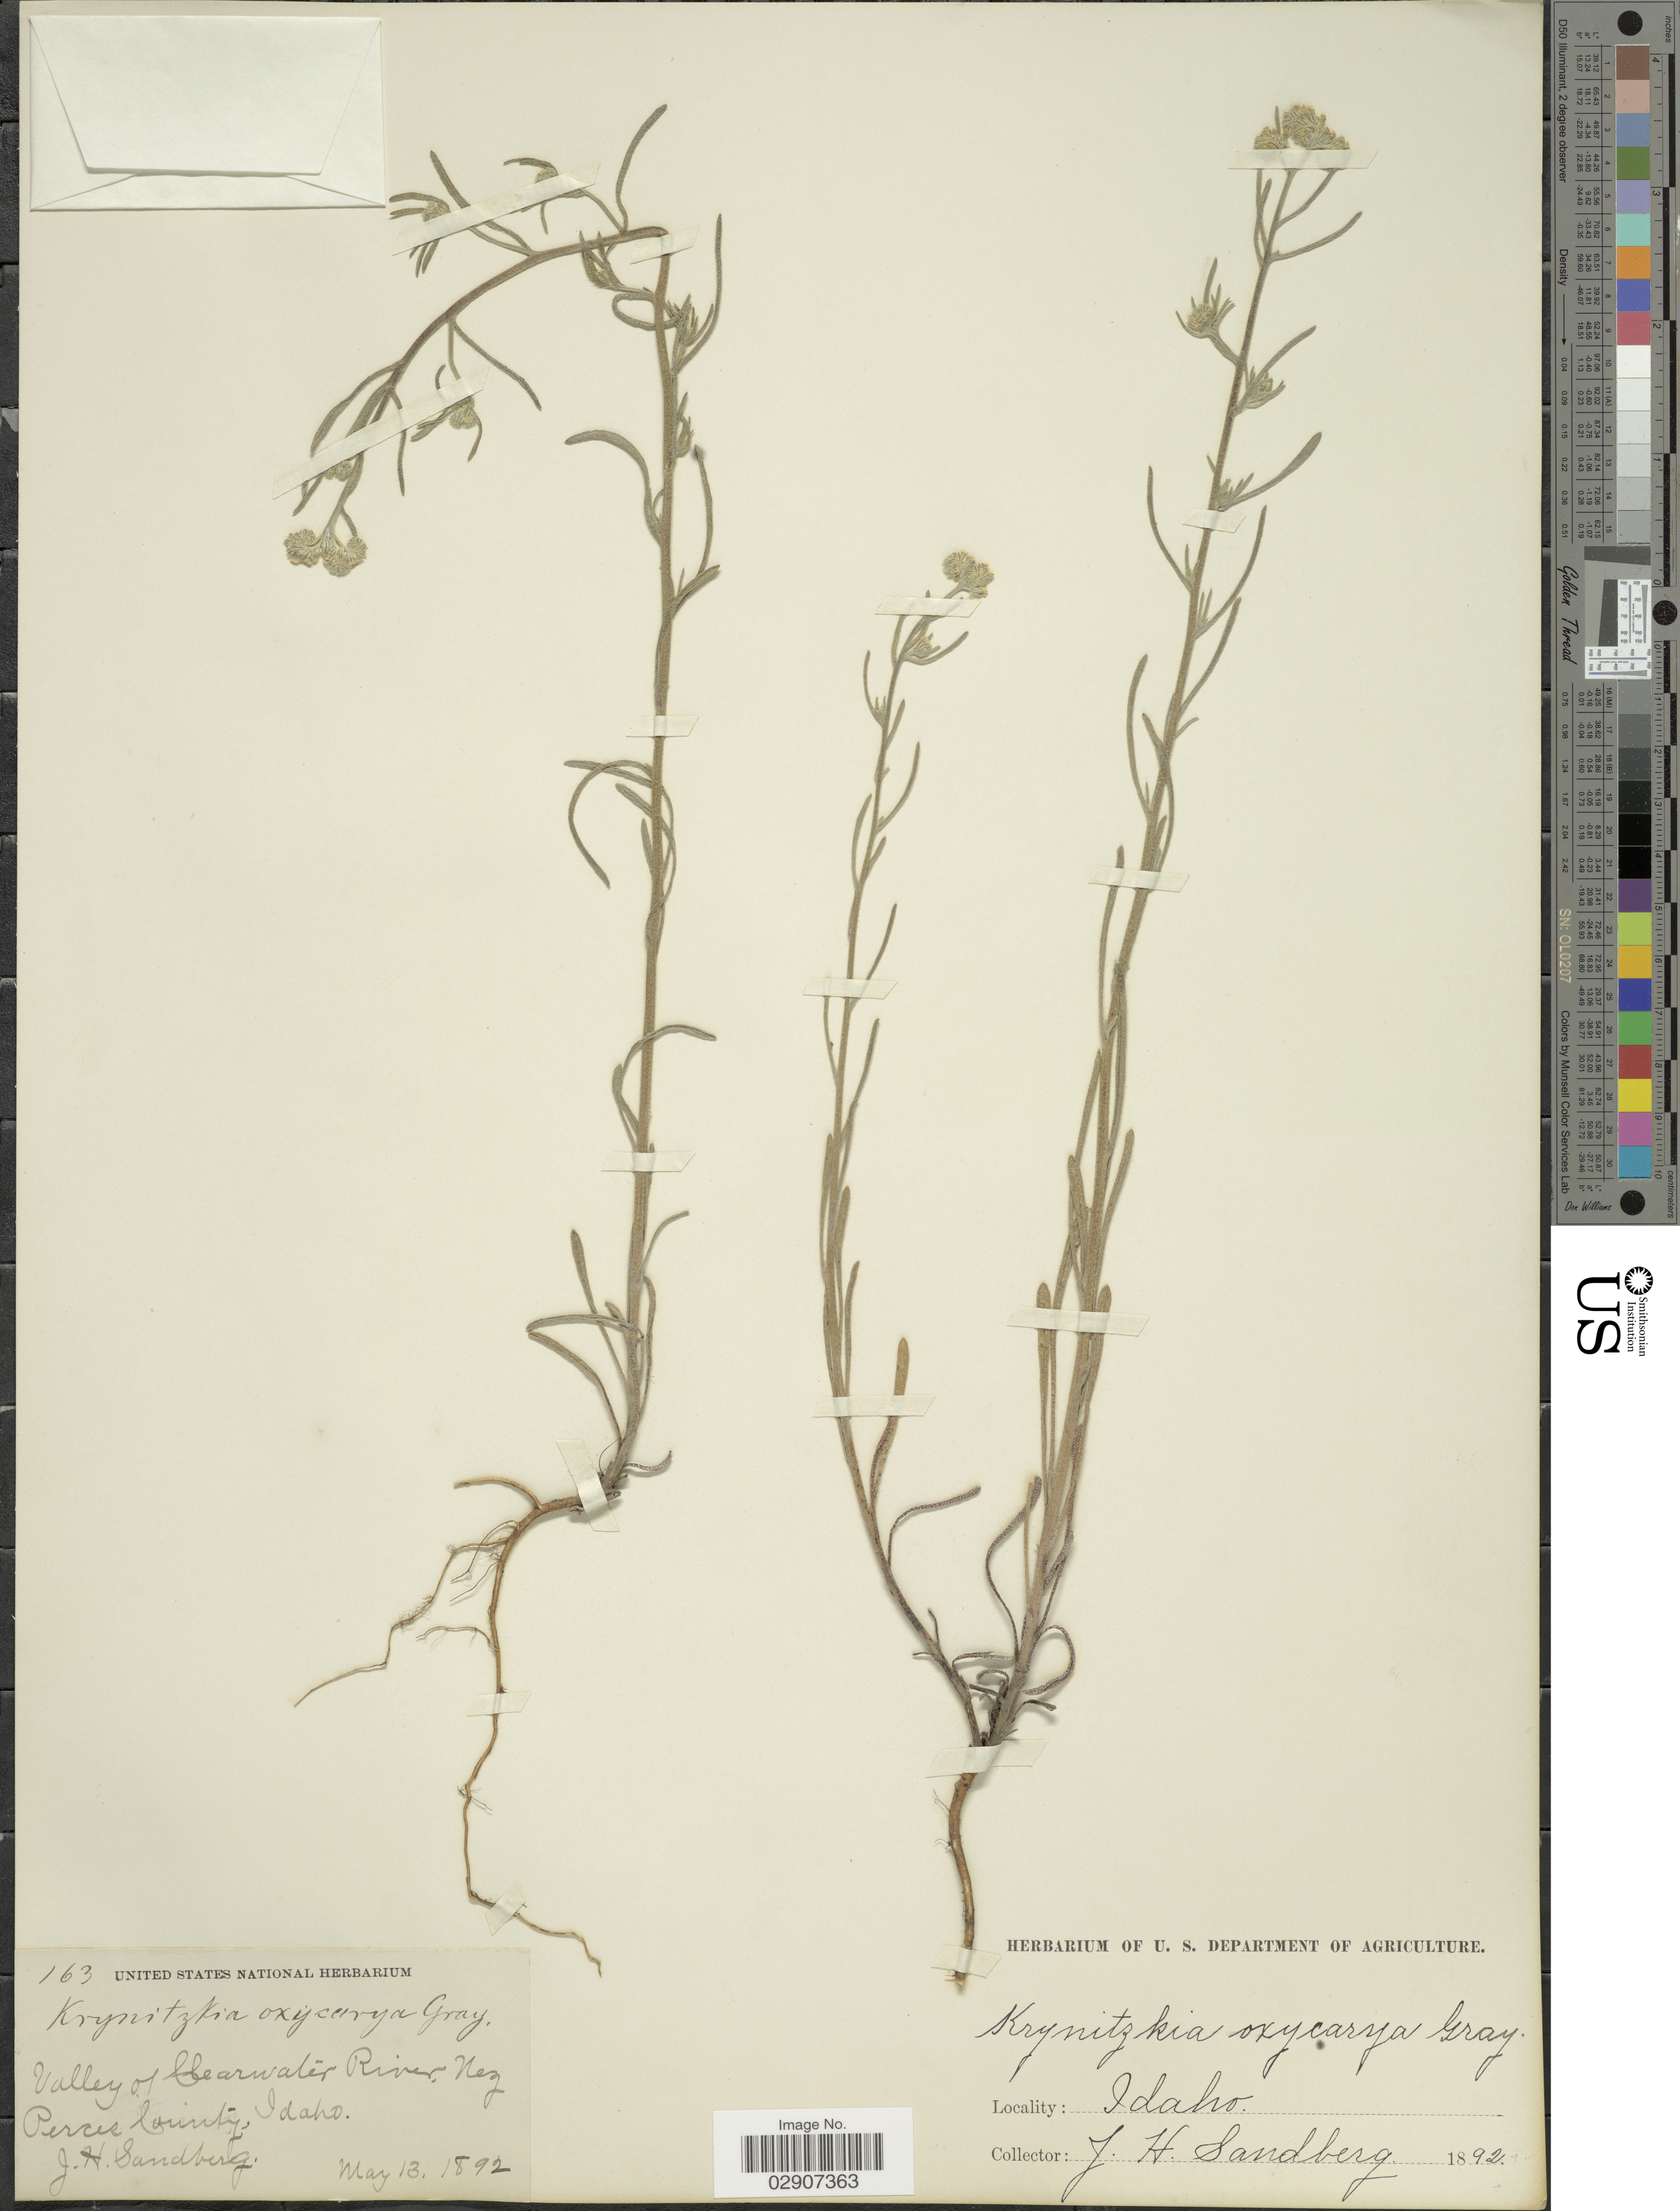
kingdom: Plantae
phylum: Tracheophyta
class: Magnoliopsida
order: Boraginales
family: Boraginaceae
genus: Cryptantha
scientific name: Cryptantha flaccida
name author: (Douglas ex Lehm.) Greene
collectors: J. H. Sandberg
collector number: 163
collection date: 1892-05-13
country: United States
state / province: Idaho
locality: Valley of Clearwater River, Nez Perces County.